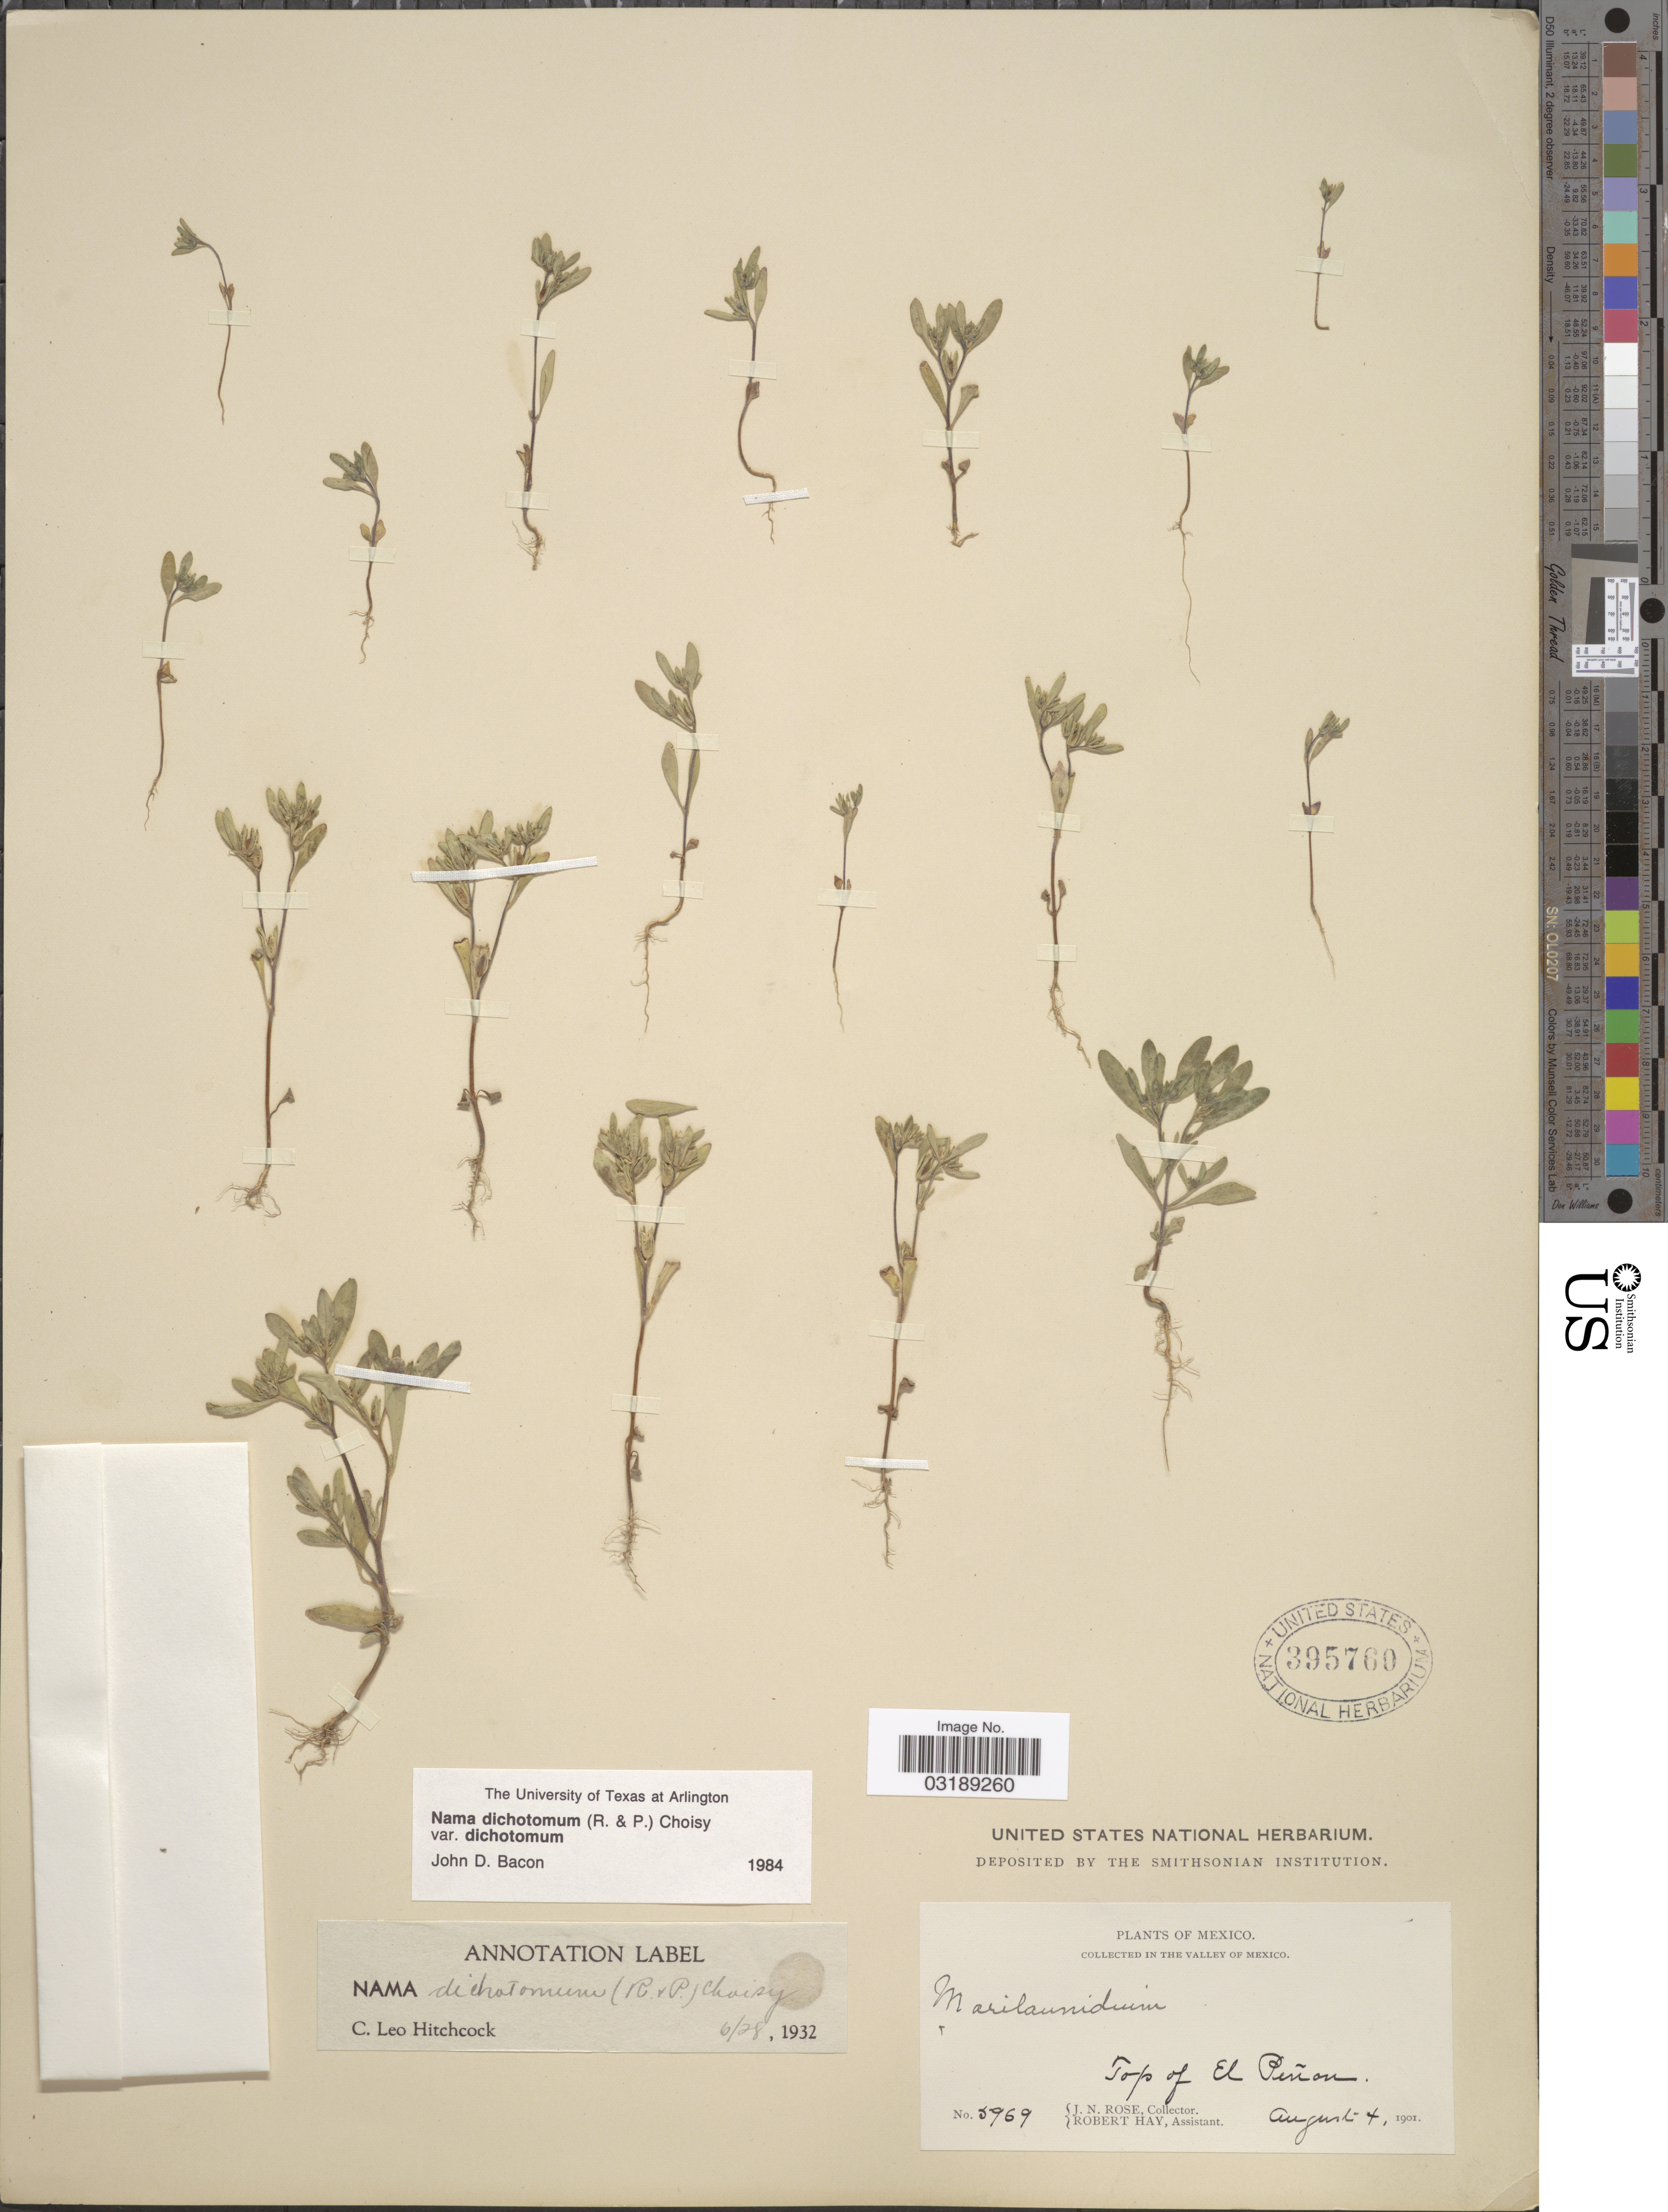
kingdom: Plantae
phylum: Tracheophyta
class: Magnoliopsida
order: Boraginales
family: Namaceae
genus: Nama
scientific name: Nama dichotoma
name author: (Ruiz & Pav.) Choisy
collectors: J. N. Rose & R. Hay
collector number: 5969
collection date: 1901-08-04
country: Mexico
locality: In The Valley of Mexico, Top of El Peñon.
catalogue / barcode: US 395760